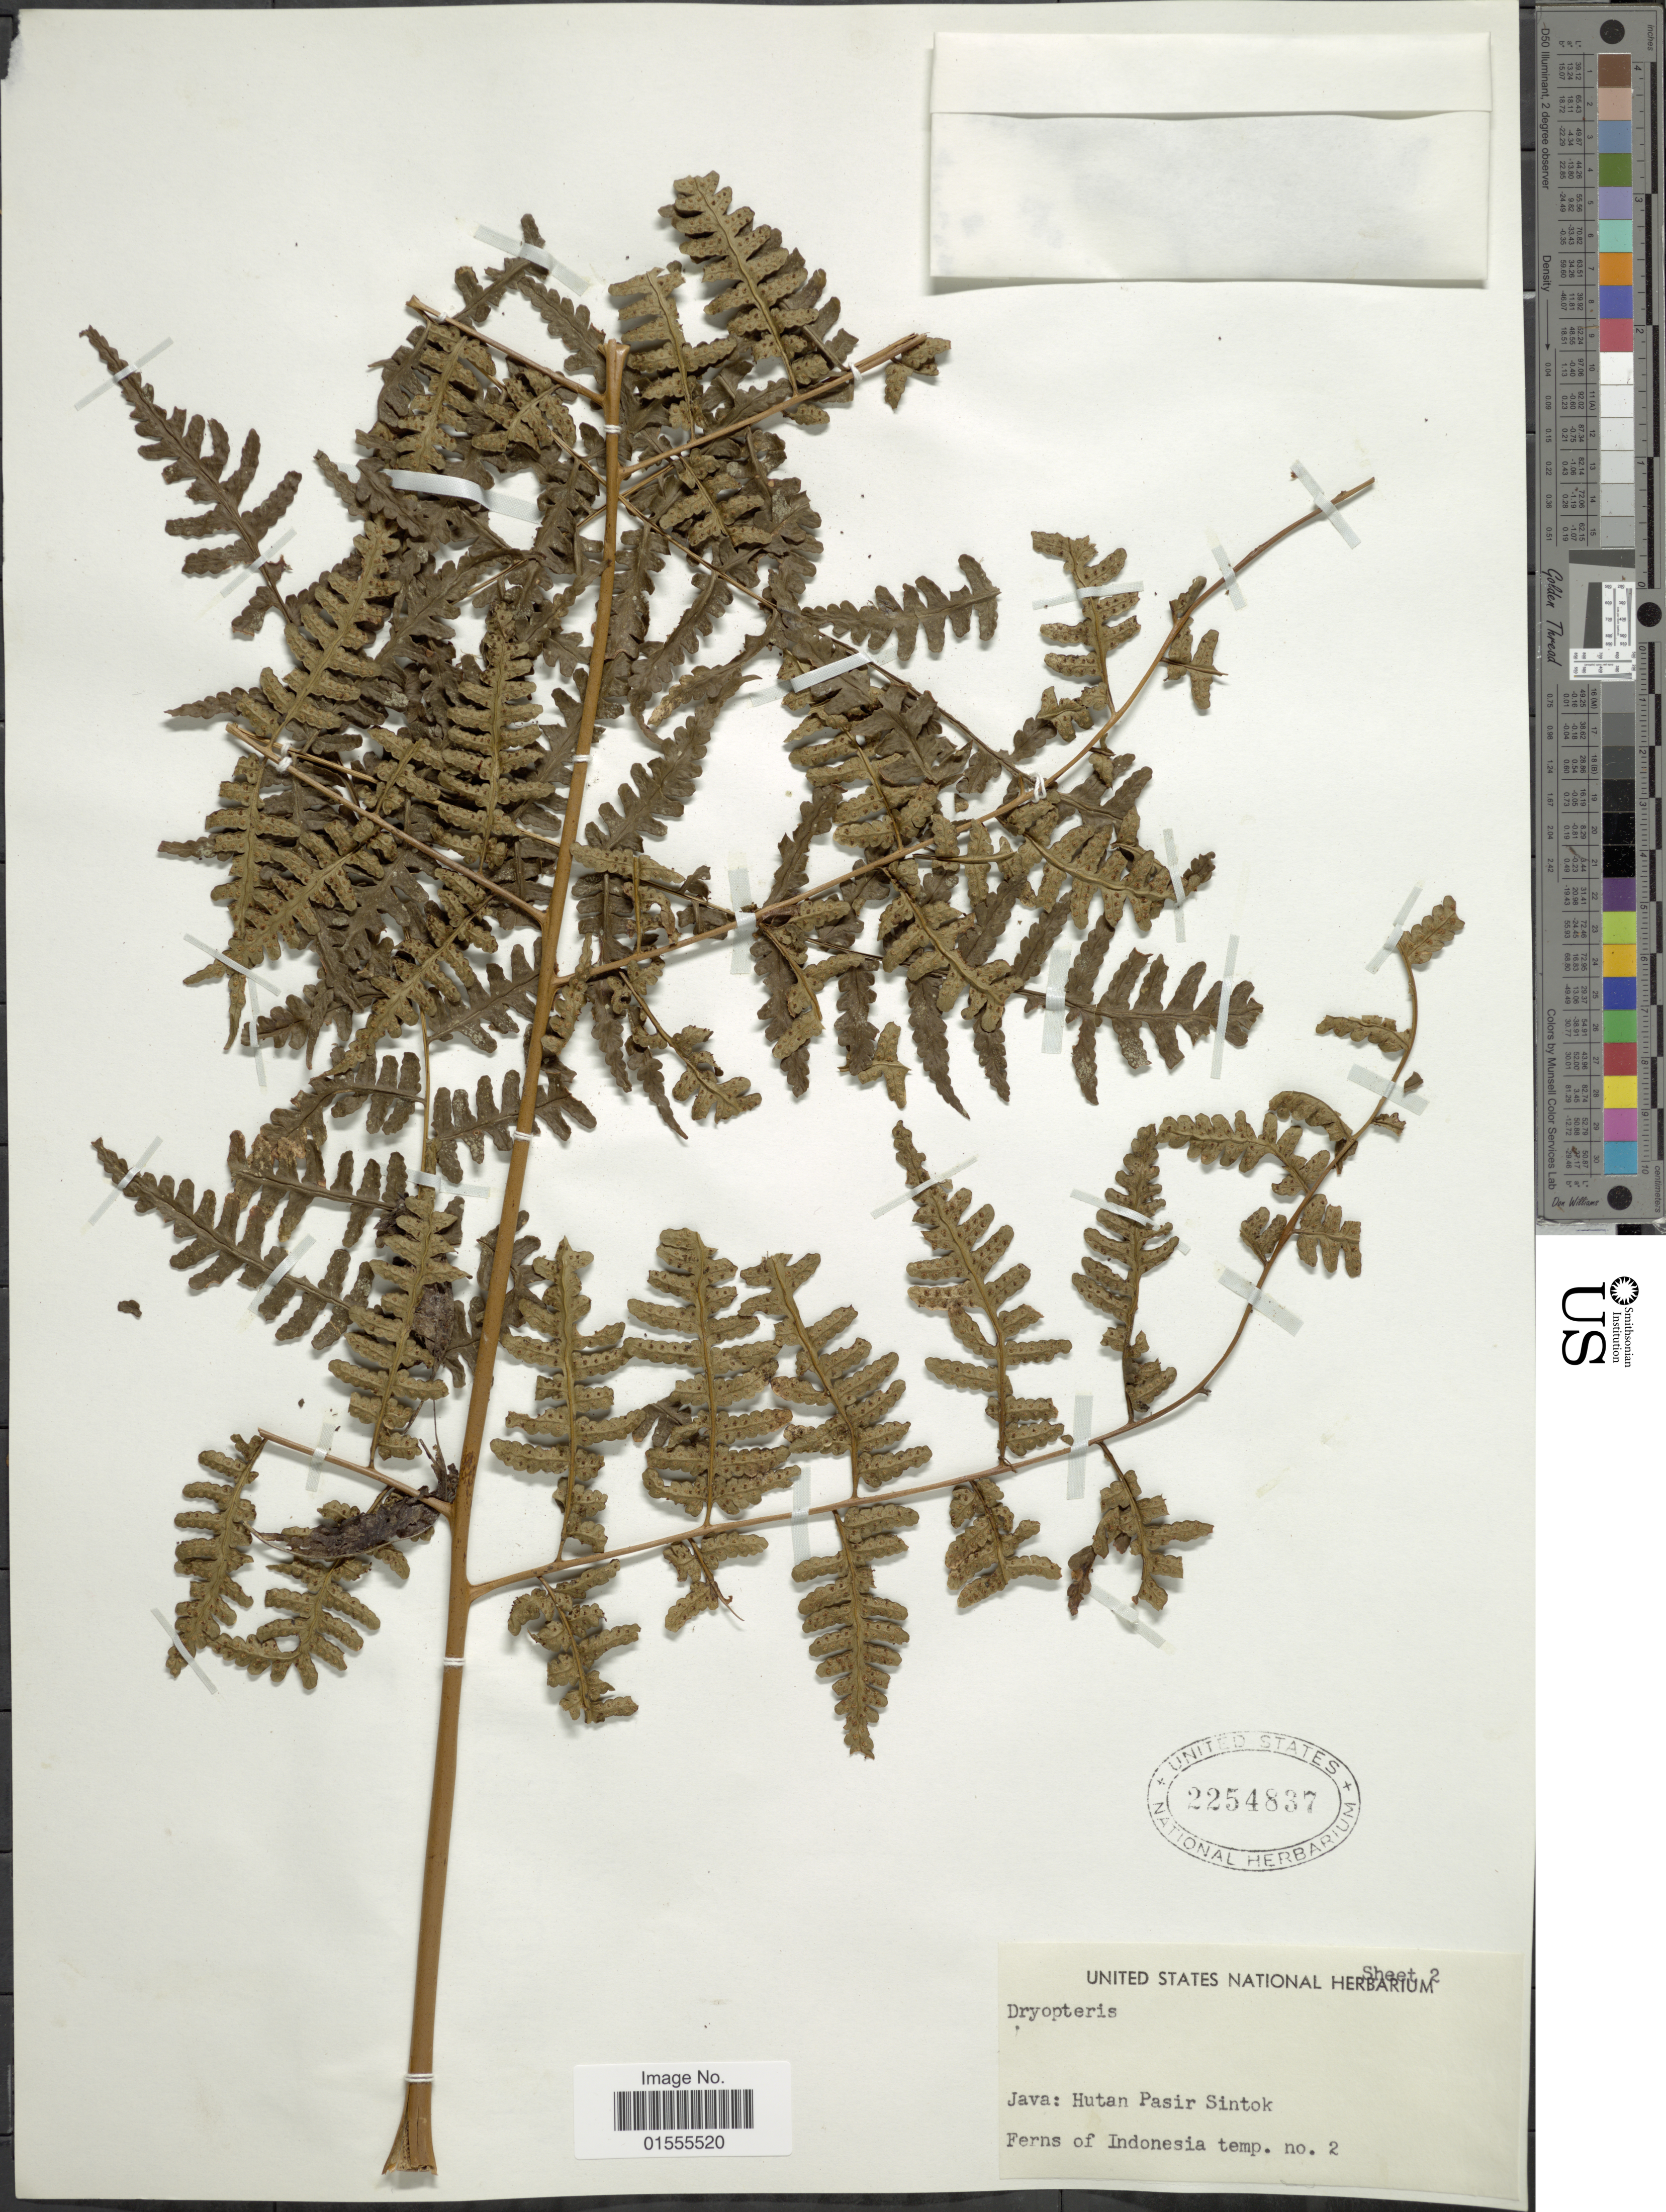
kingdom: Plantae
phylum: Tracheophyta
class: Polypodiopsida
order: Polypodiales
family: Dryopteridaceae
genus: Dryopteris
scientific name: Dryopteris sp.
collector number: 2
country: Indonesia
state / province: Java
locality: Hutan Pasir Sintok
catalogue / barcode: US 2254837